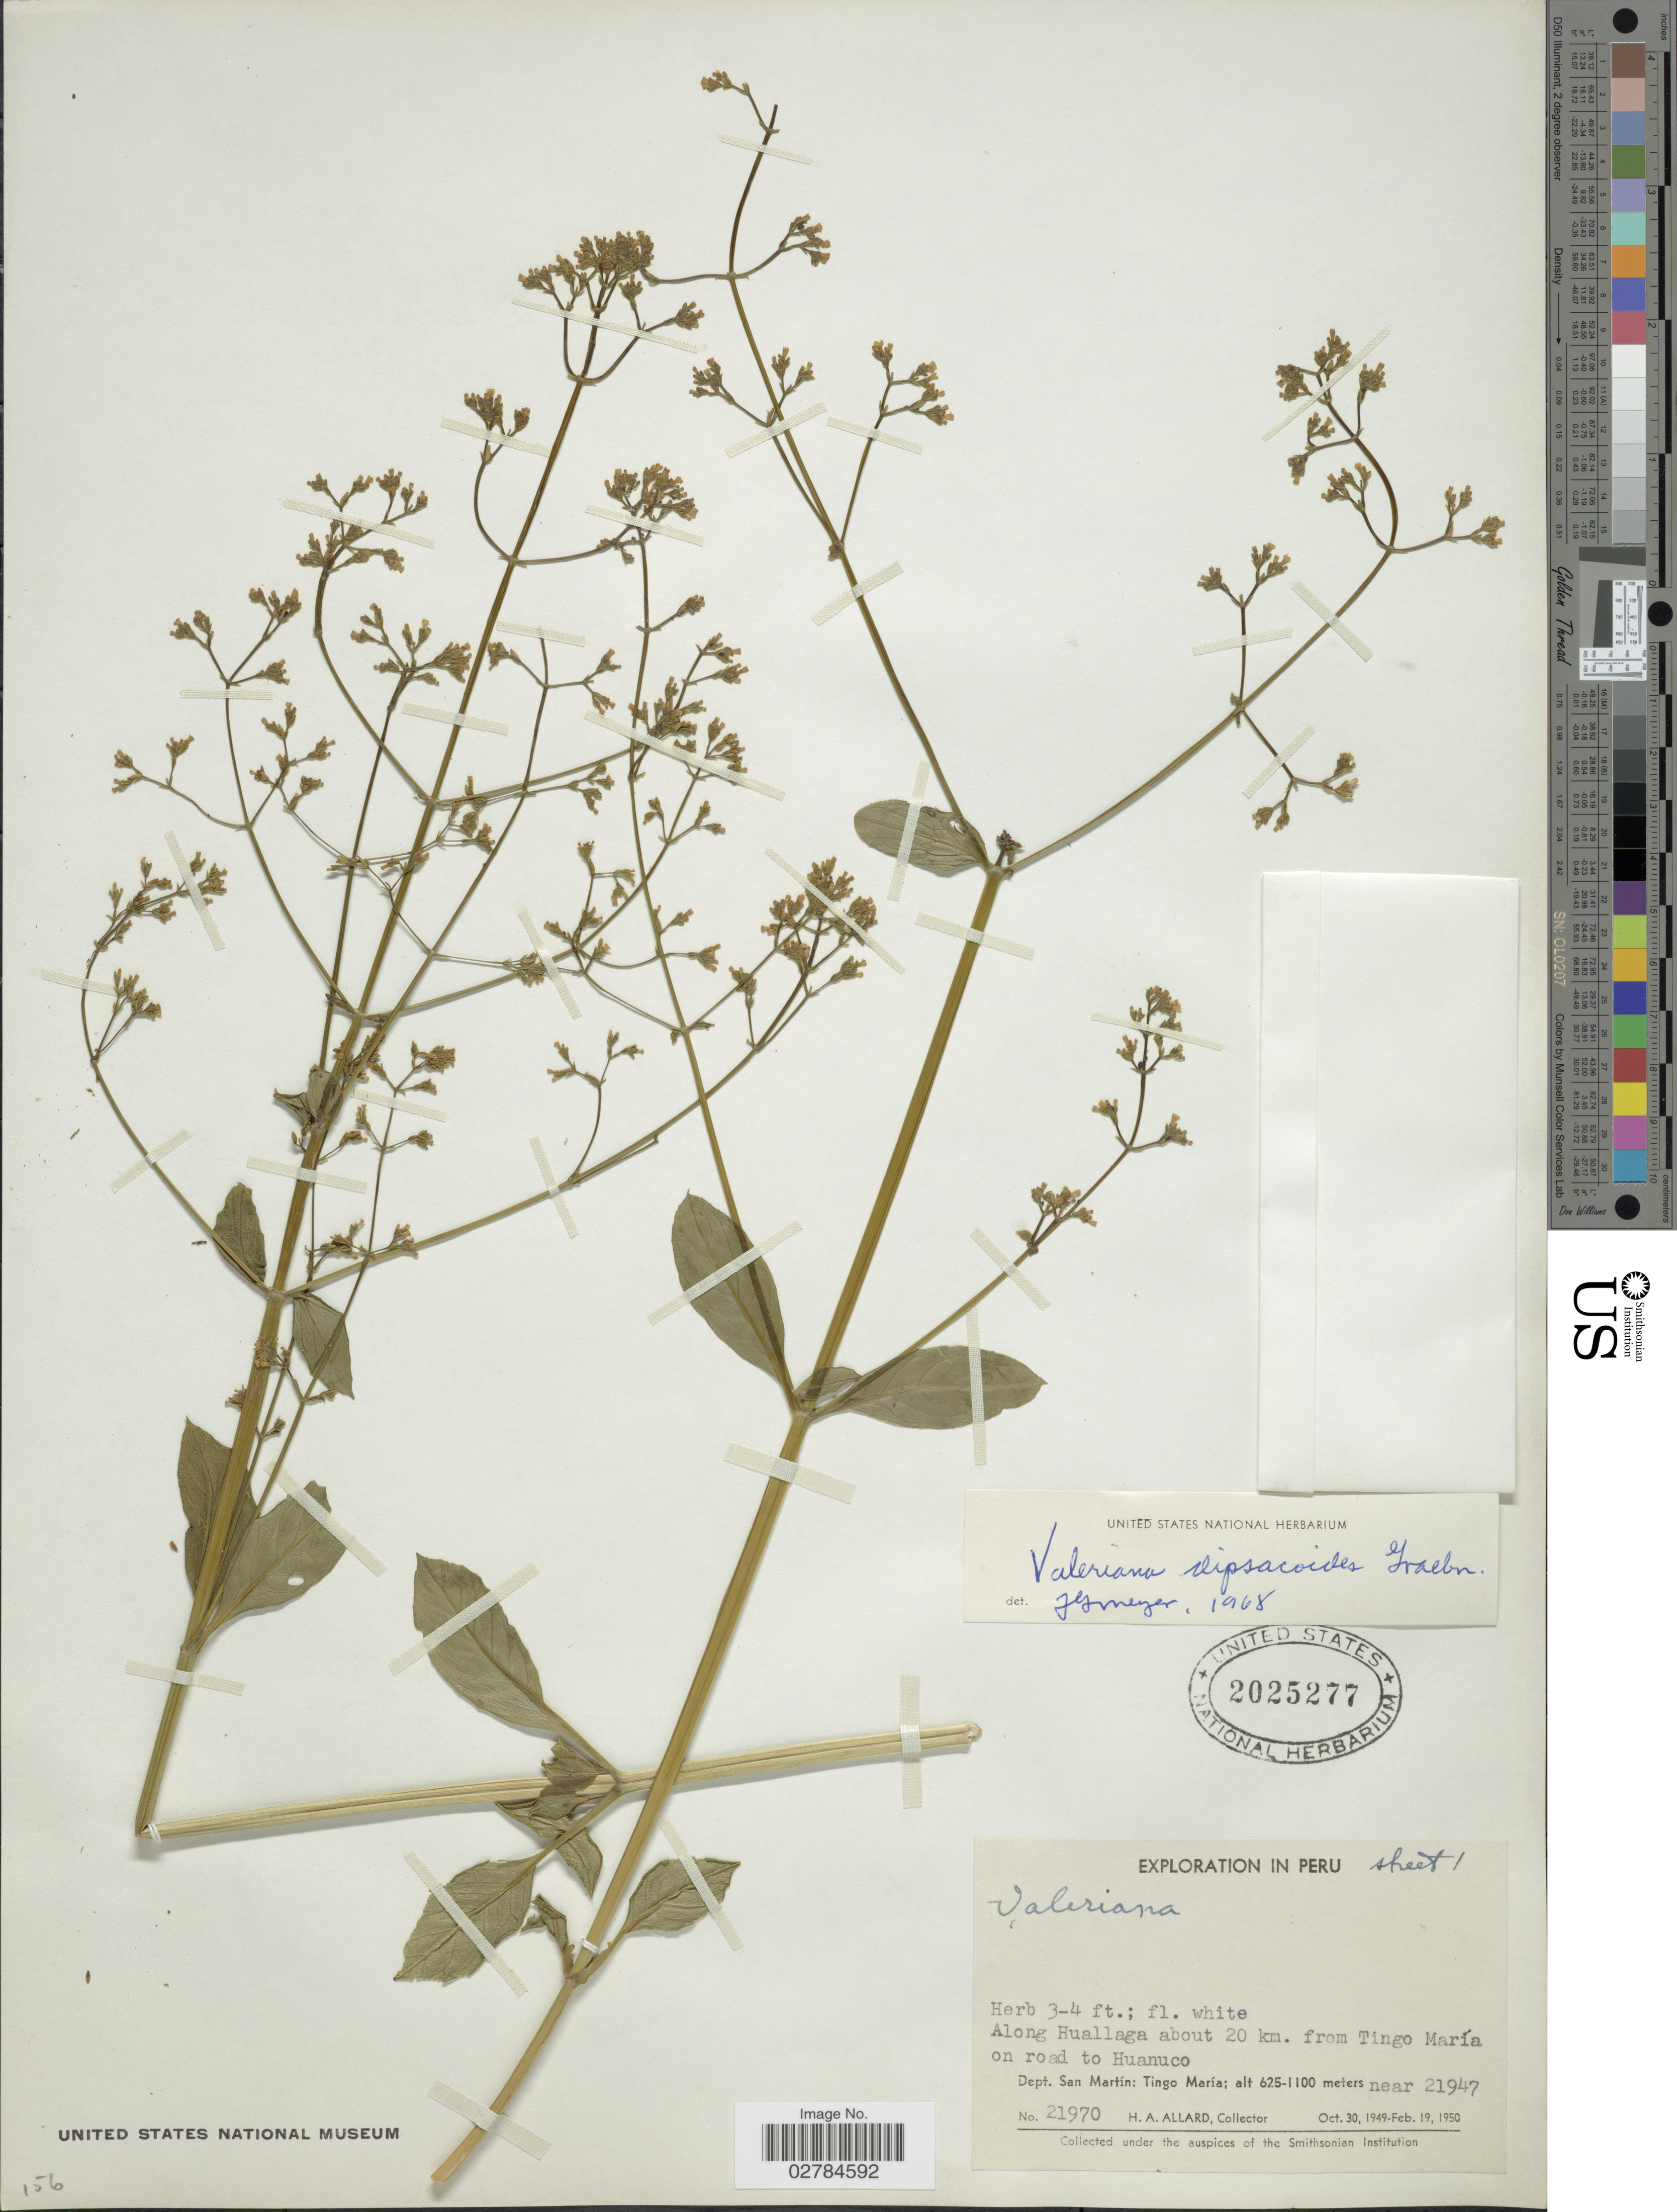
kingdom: Plantae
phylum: Tracheophyta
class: Magnoliopsida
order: Dipsacales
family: Caprifoliaceae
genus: Valeriana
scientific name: Valeriana dipsacoides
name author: Graebn.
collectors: H. A. Allard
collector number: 21970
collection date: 1949-10-30/1950-02-19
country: Peru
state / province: San Martín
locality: Along Huallaga about 20 km. from Tingo María on road to Huanuco. Dept. San Martín: Tingo María.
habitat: along river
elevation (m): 625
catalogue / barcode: US 2025277